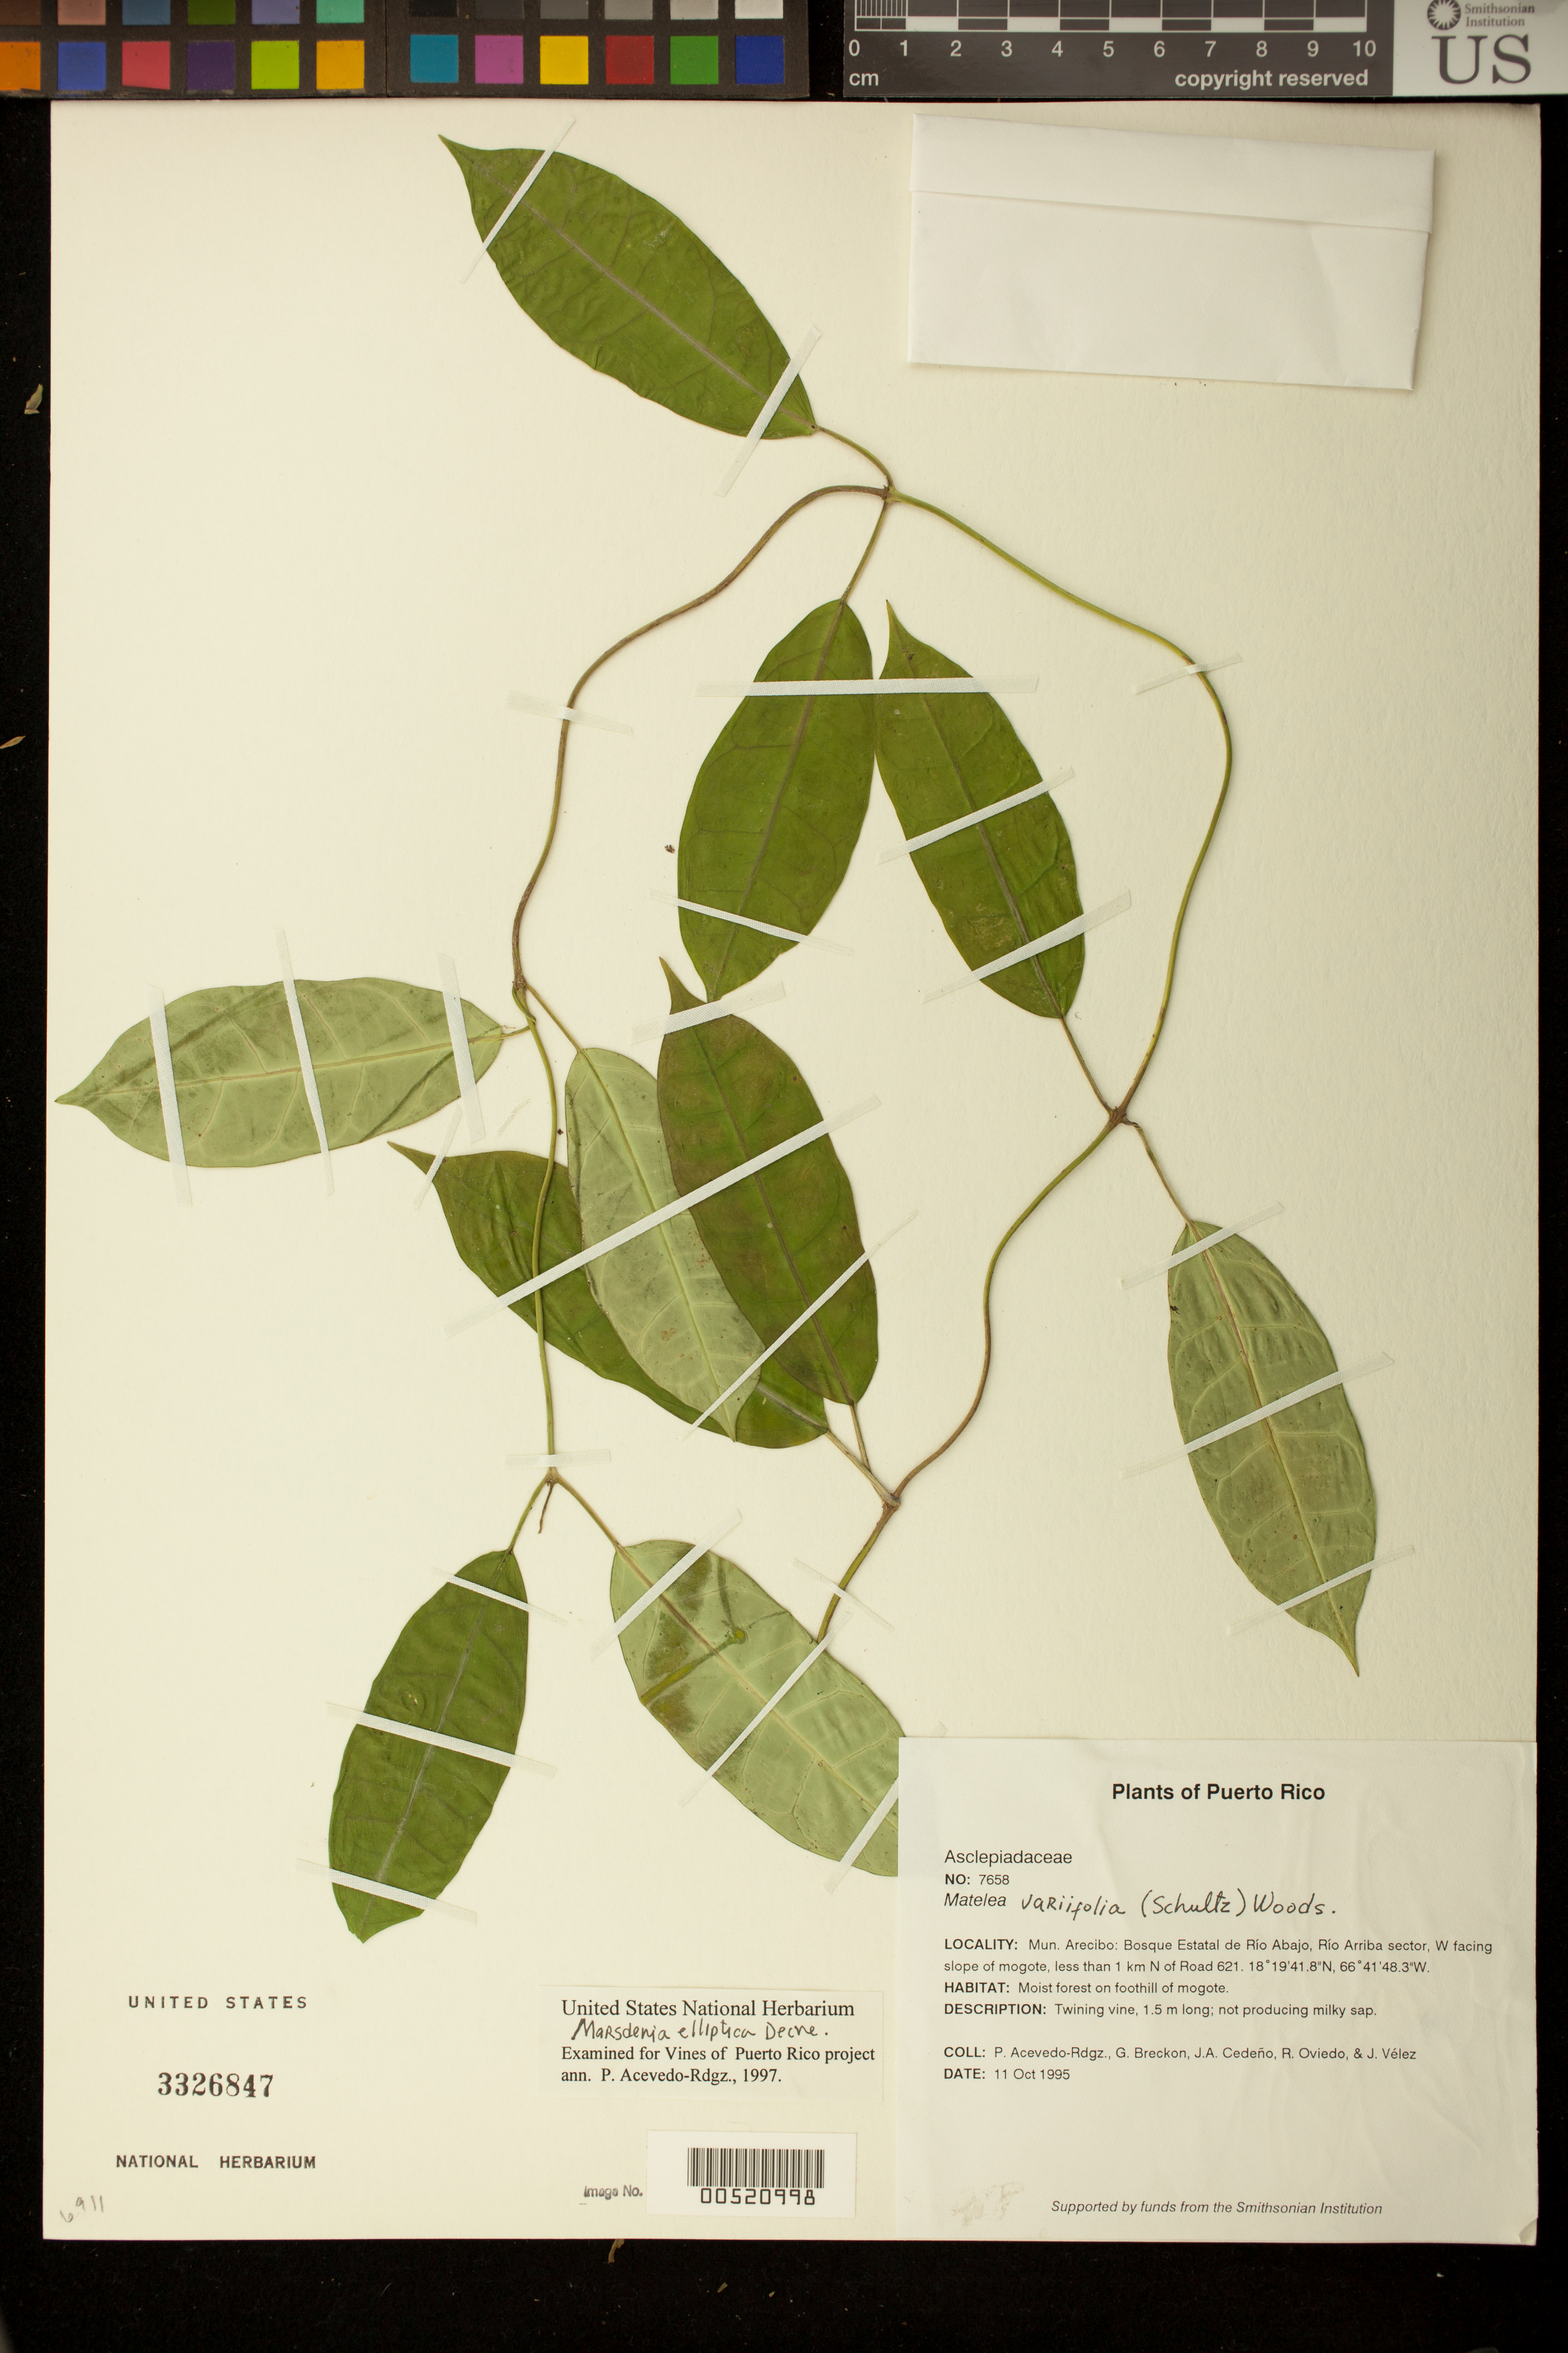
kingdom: Plantae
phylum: Tracheophyta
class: Magnoliopsida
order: Gentianales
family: Apocynaceae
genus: Marsdenia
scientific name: Marsdenia elliptica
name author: Decne.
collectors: P. Acevedo-Rodr., G. J. Breckon, J. A. Cedeño M., R. Oviedo & J. Vélez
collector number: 7658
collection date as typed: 11 Oct 1995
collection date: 1995-10-11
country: Puerto Rico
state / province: Arecibo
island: Puerto Rico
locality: Arecibo; Bosque de Río Abajo, Río Arriba sector, W facing slope of mogote, less than 1 km N of Road 621.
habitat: Moist forest on foothill of mogote.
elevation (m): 300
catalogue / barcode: US 3326847